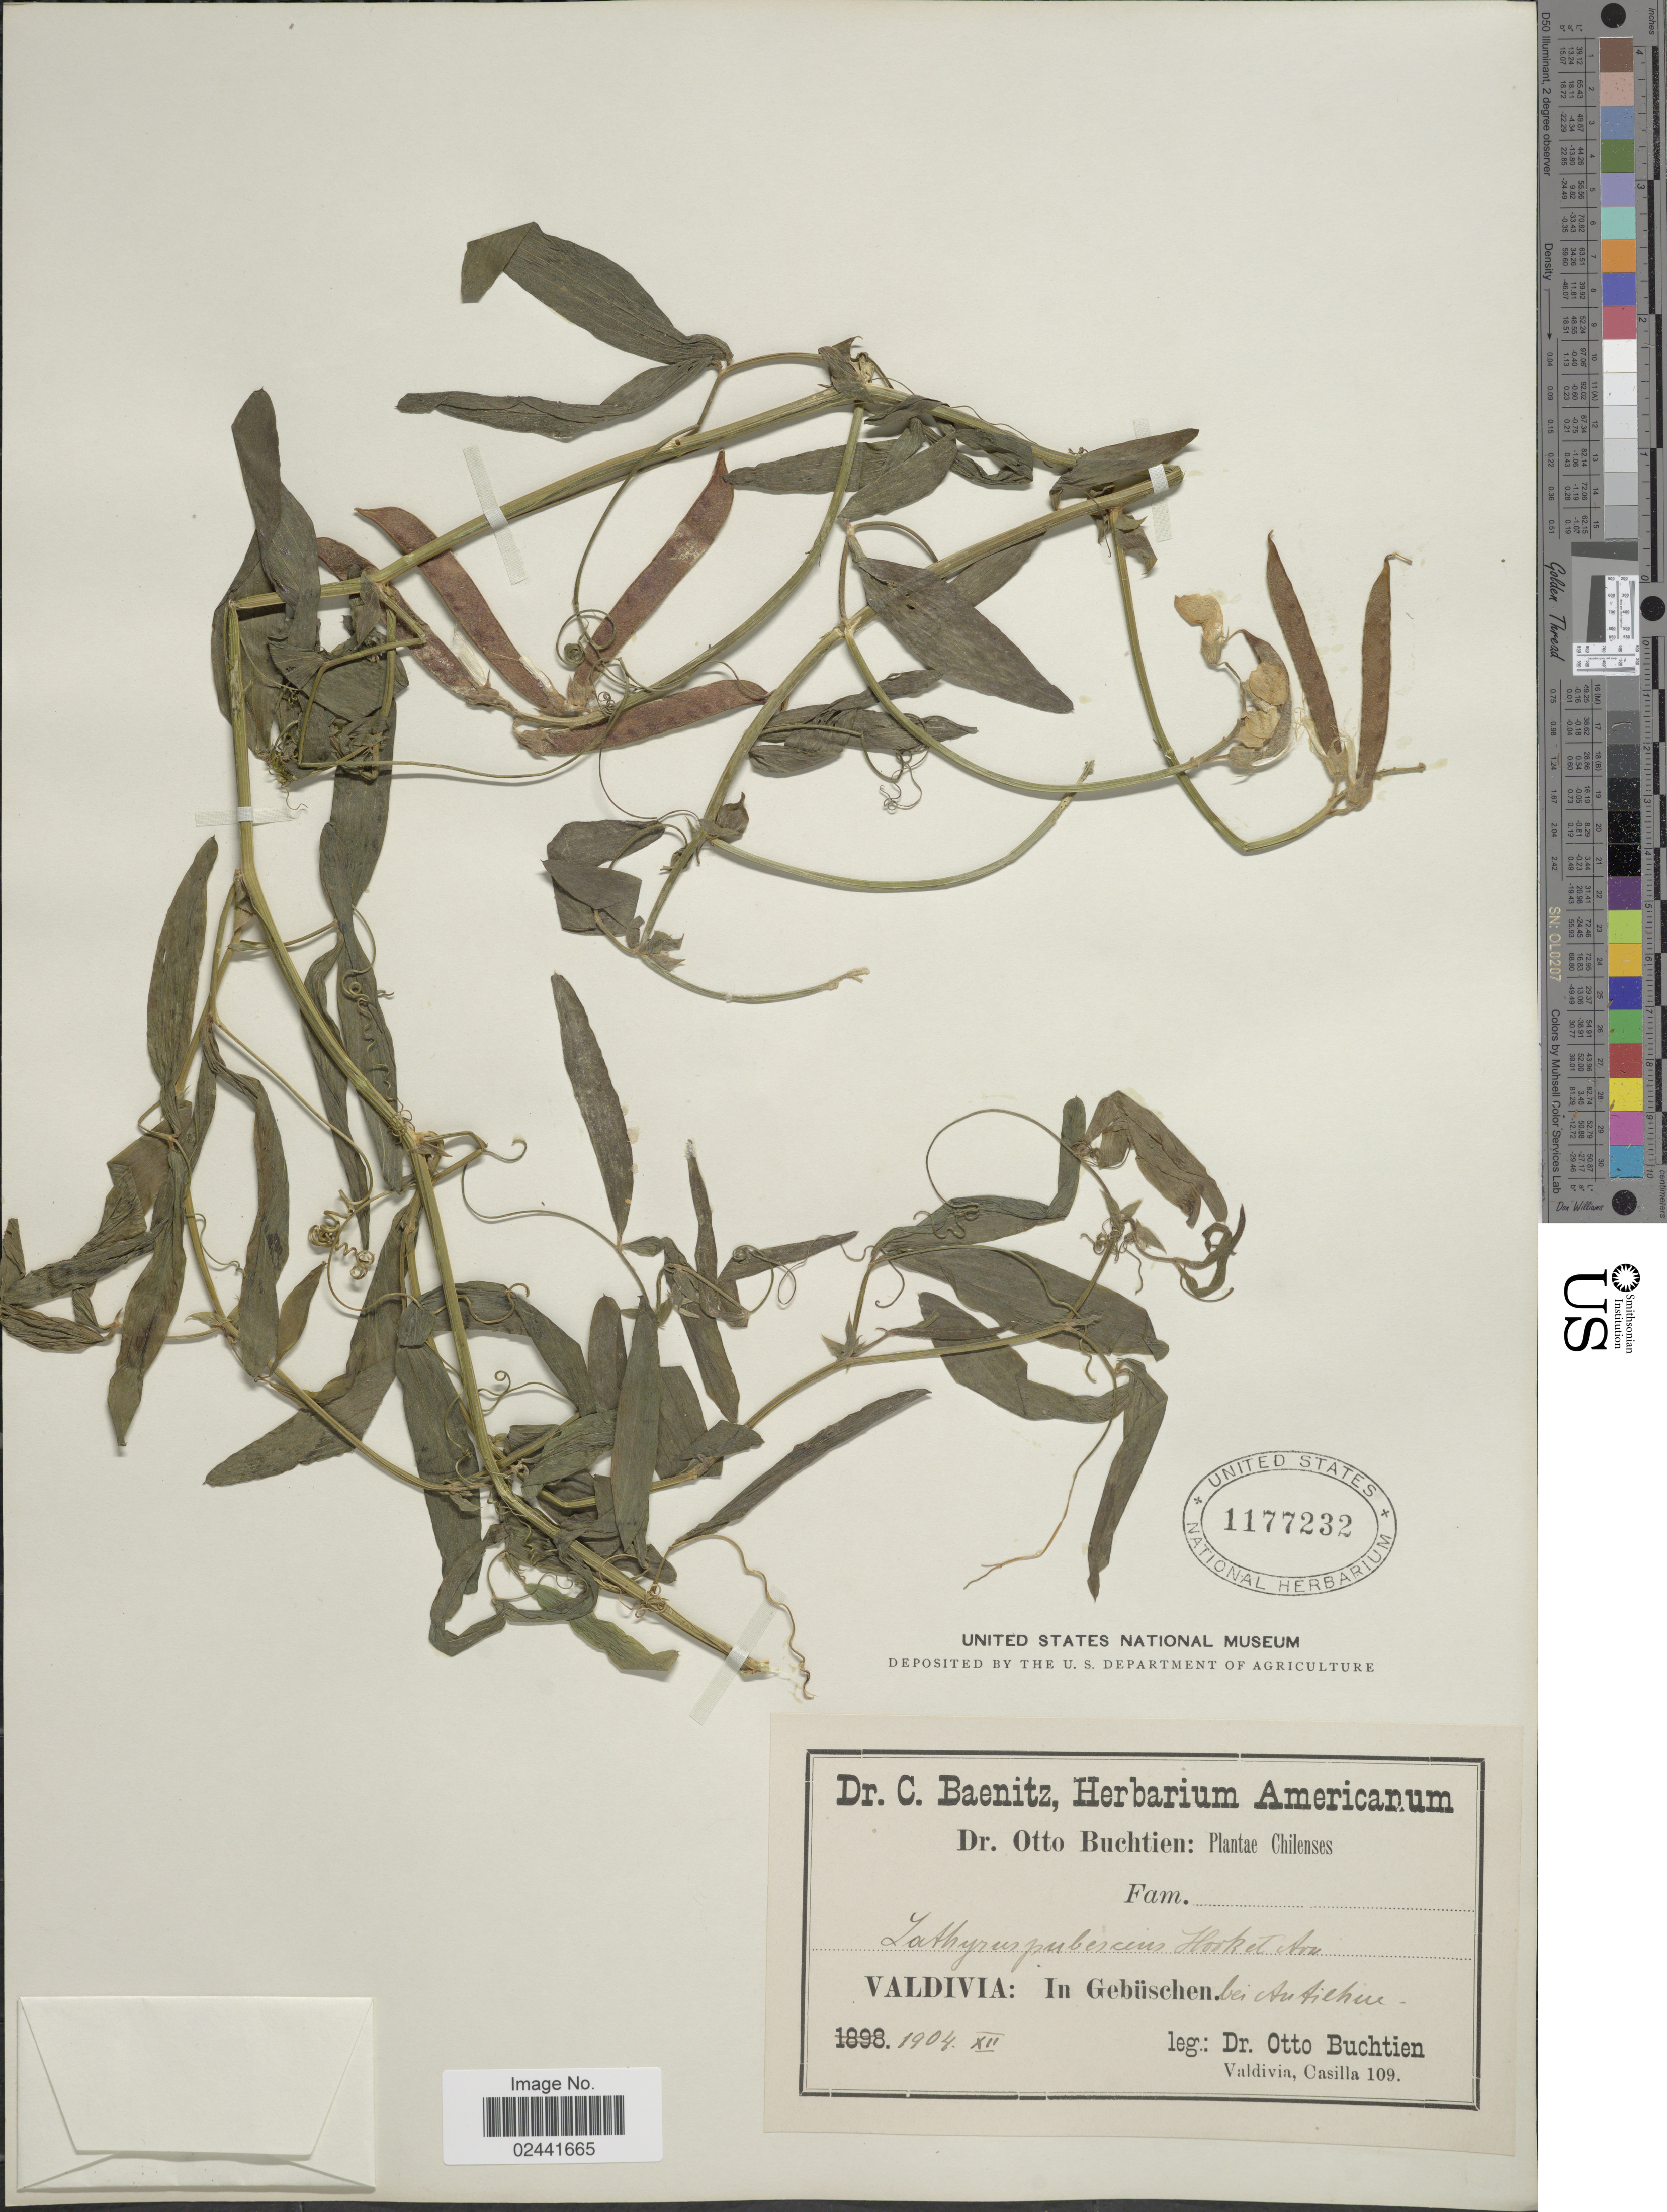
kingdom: Plantae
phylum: Tracheophyta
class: Magnoliopsida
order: Fabales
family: Fabaceae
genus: Lathyrus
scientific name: Lathyrus pubescens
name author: Hook. & Arn.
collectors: O. Buchtien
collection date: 1904-12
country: Chile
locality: Valdivia: In Gebüschen bei Antilhue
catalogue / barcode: US 1177232